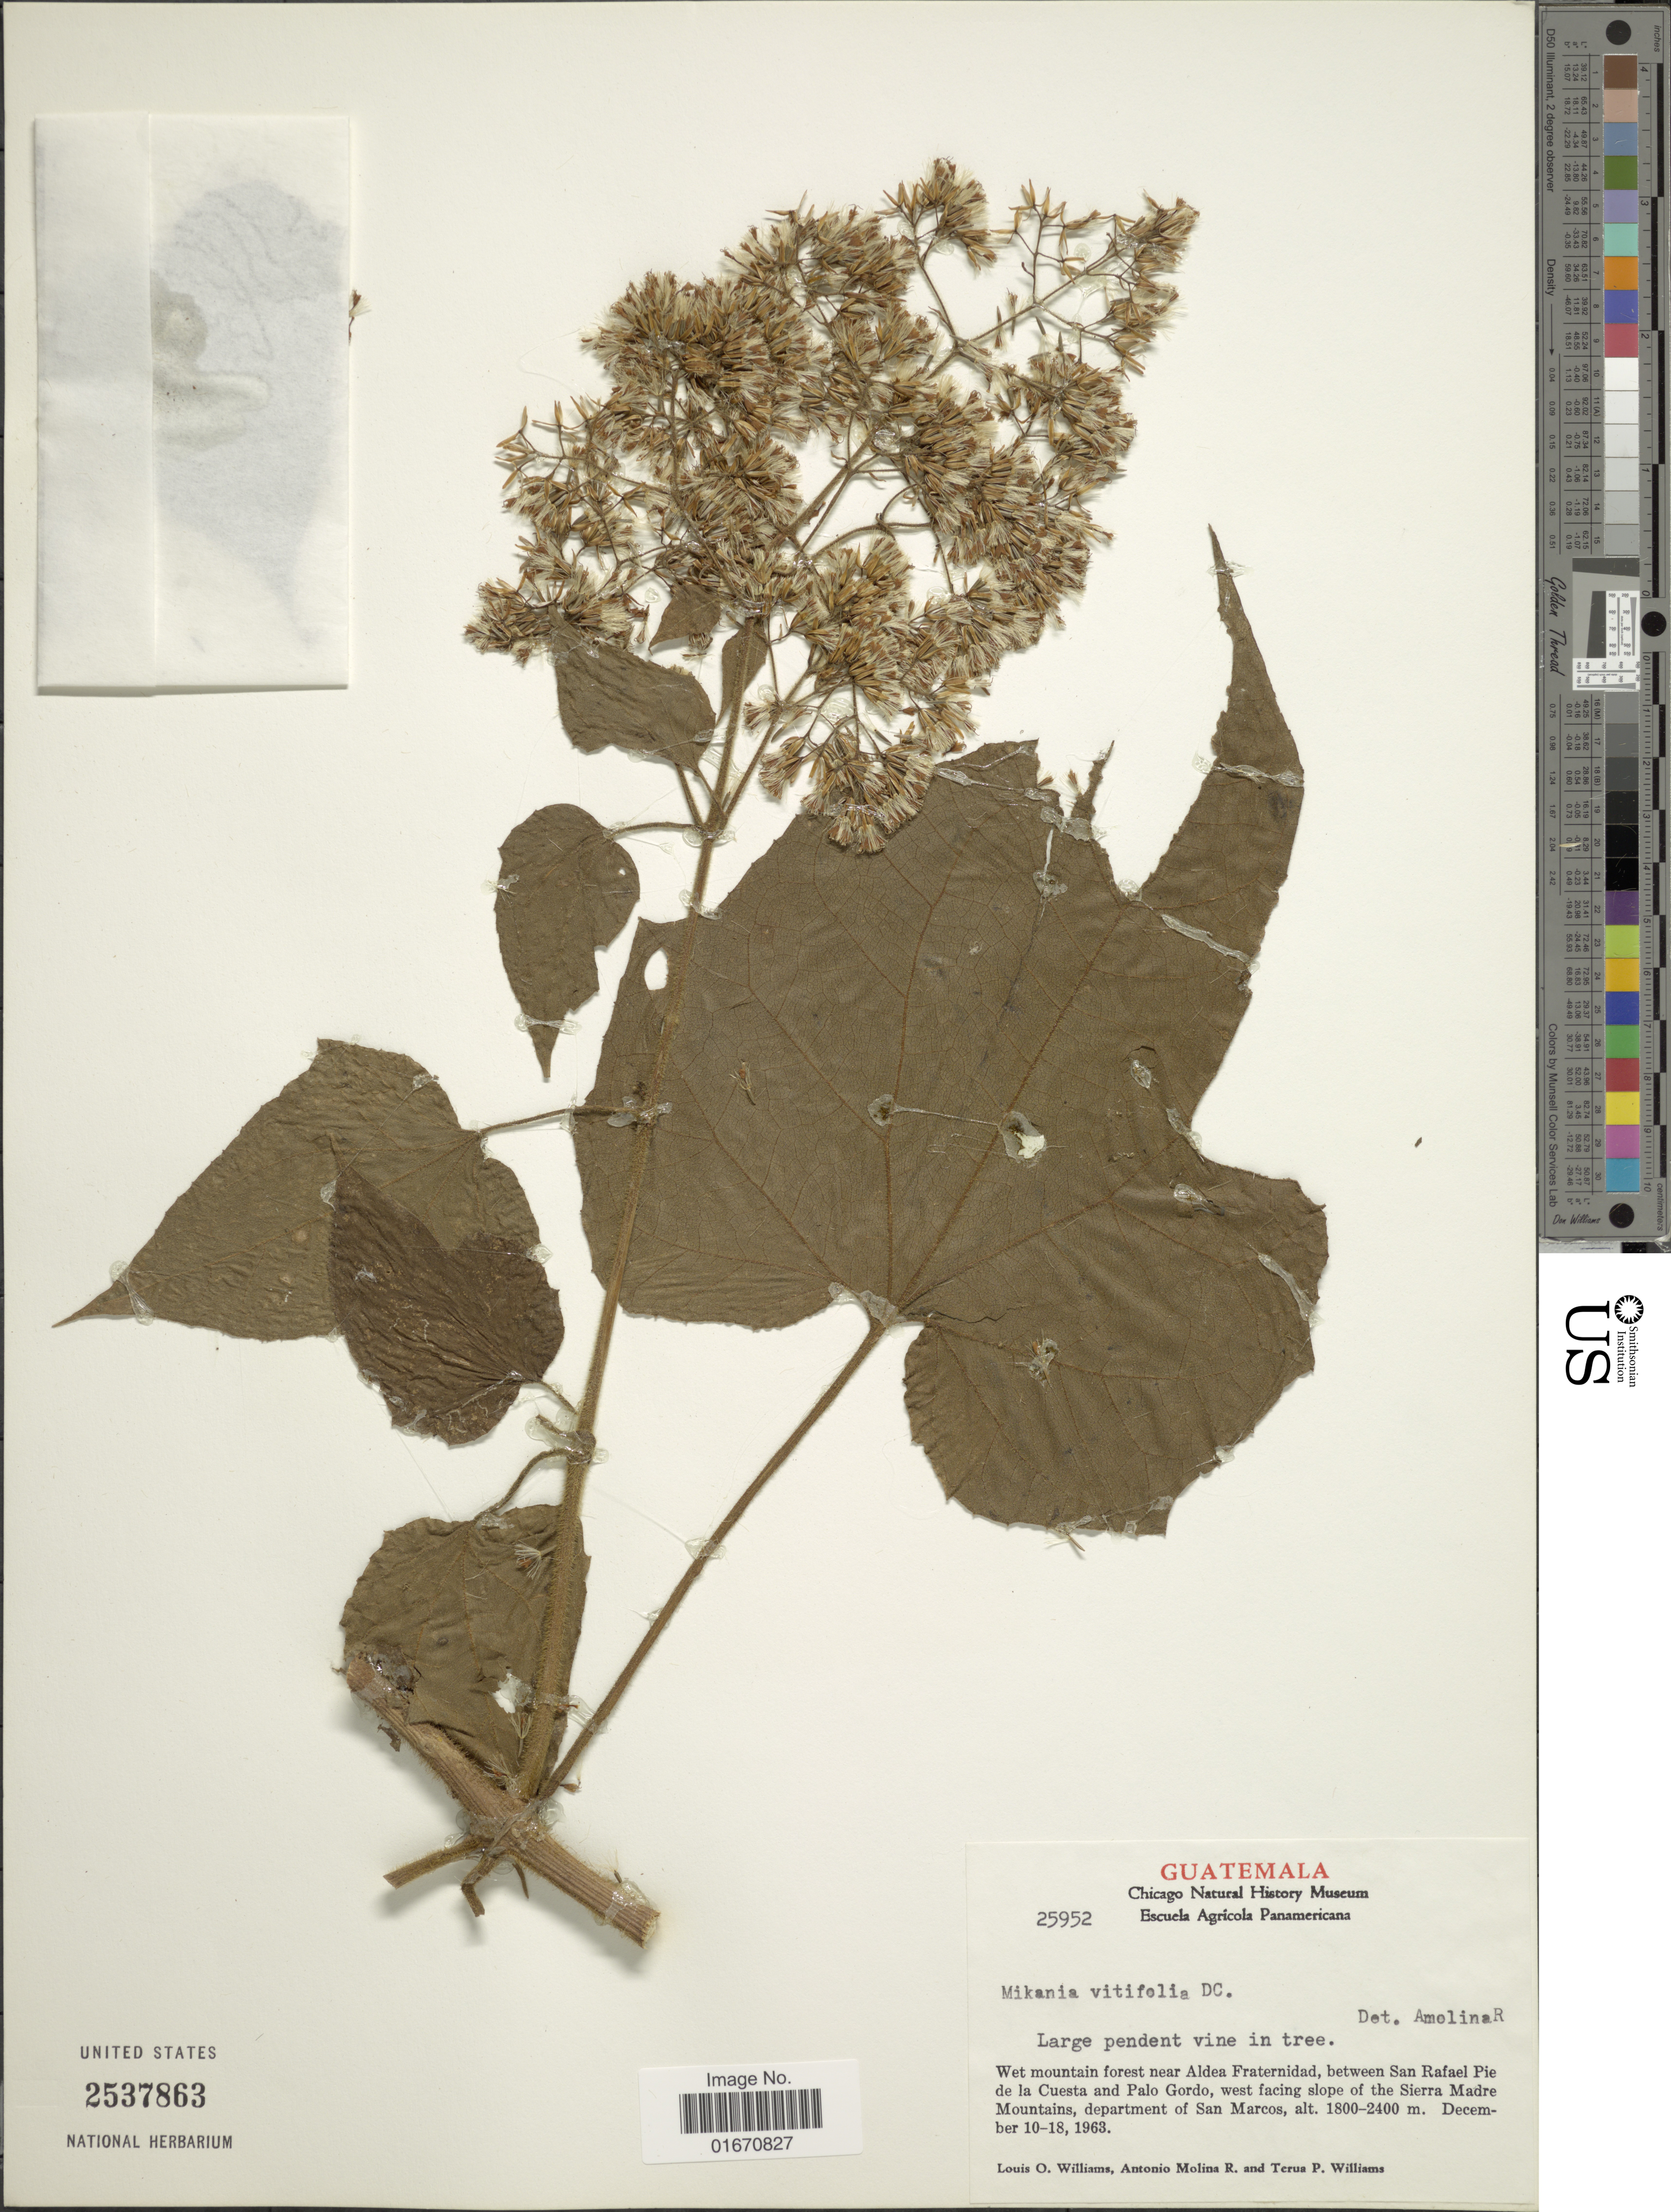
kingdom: Plantae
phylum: Tracheophyta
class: Magnoliopsida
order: Asterales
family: Asteraceae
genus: Mikania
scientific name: Mikania pyramidata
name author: Donn. Sm.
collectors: L. O. Williams, A. Molina R. & T. P. Williams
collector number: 25952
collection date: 1963-12-10/1963-12-18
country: Guatemala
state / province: San Marcos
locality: Near Aldea Fraternidad, between San Rafael Pie de la Cuesta and Palo Gordo, west facing slope of the Sierra Madre Mountains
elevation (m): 1800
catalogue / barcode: US 2537863